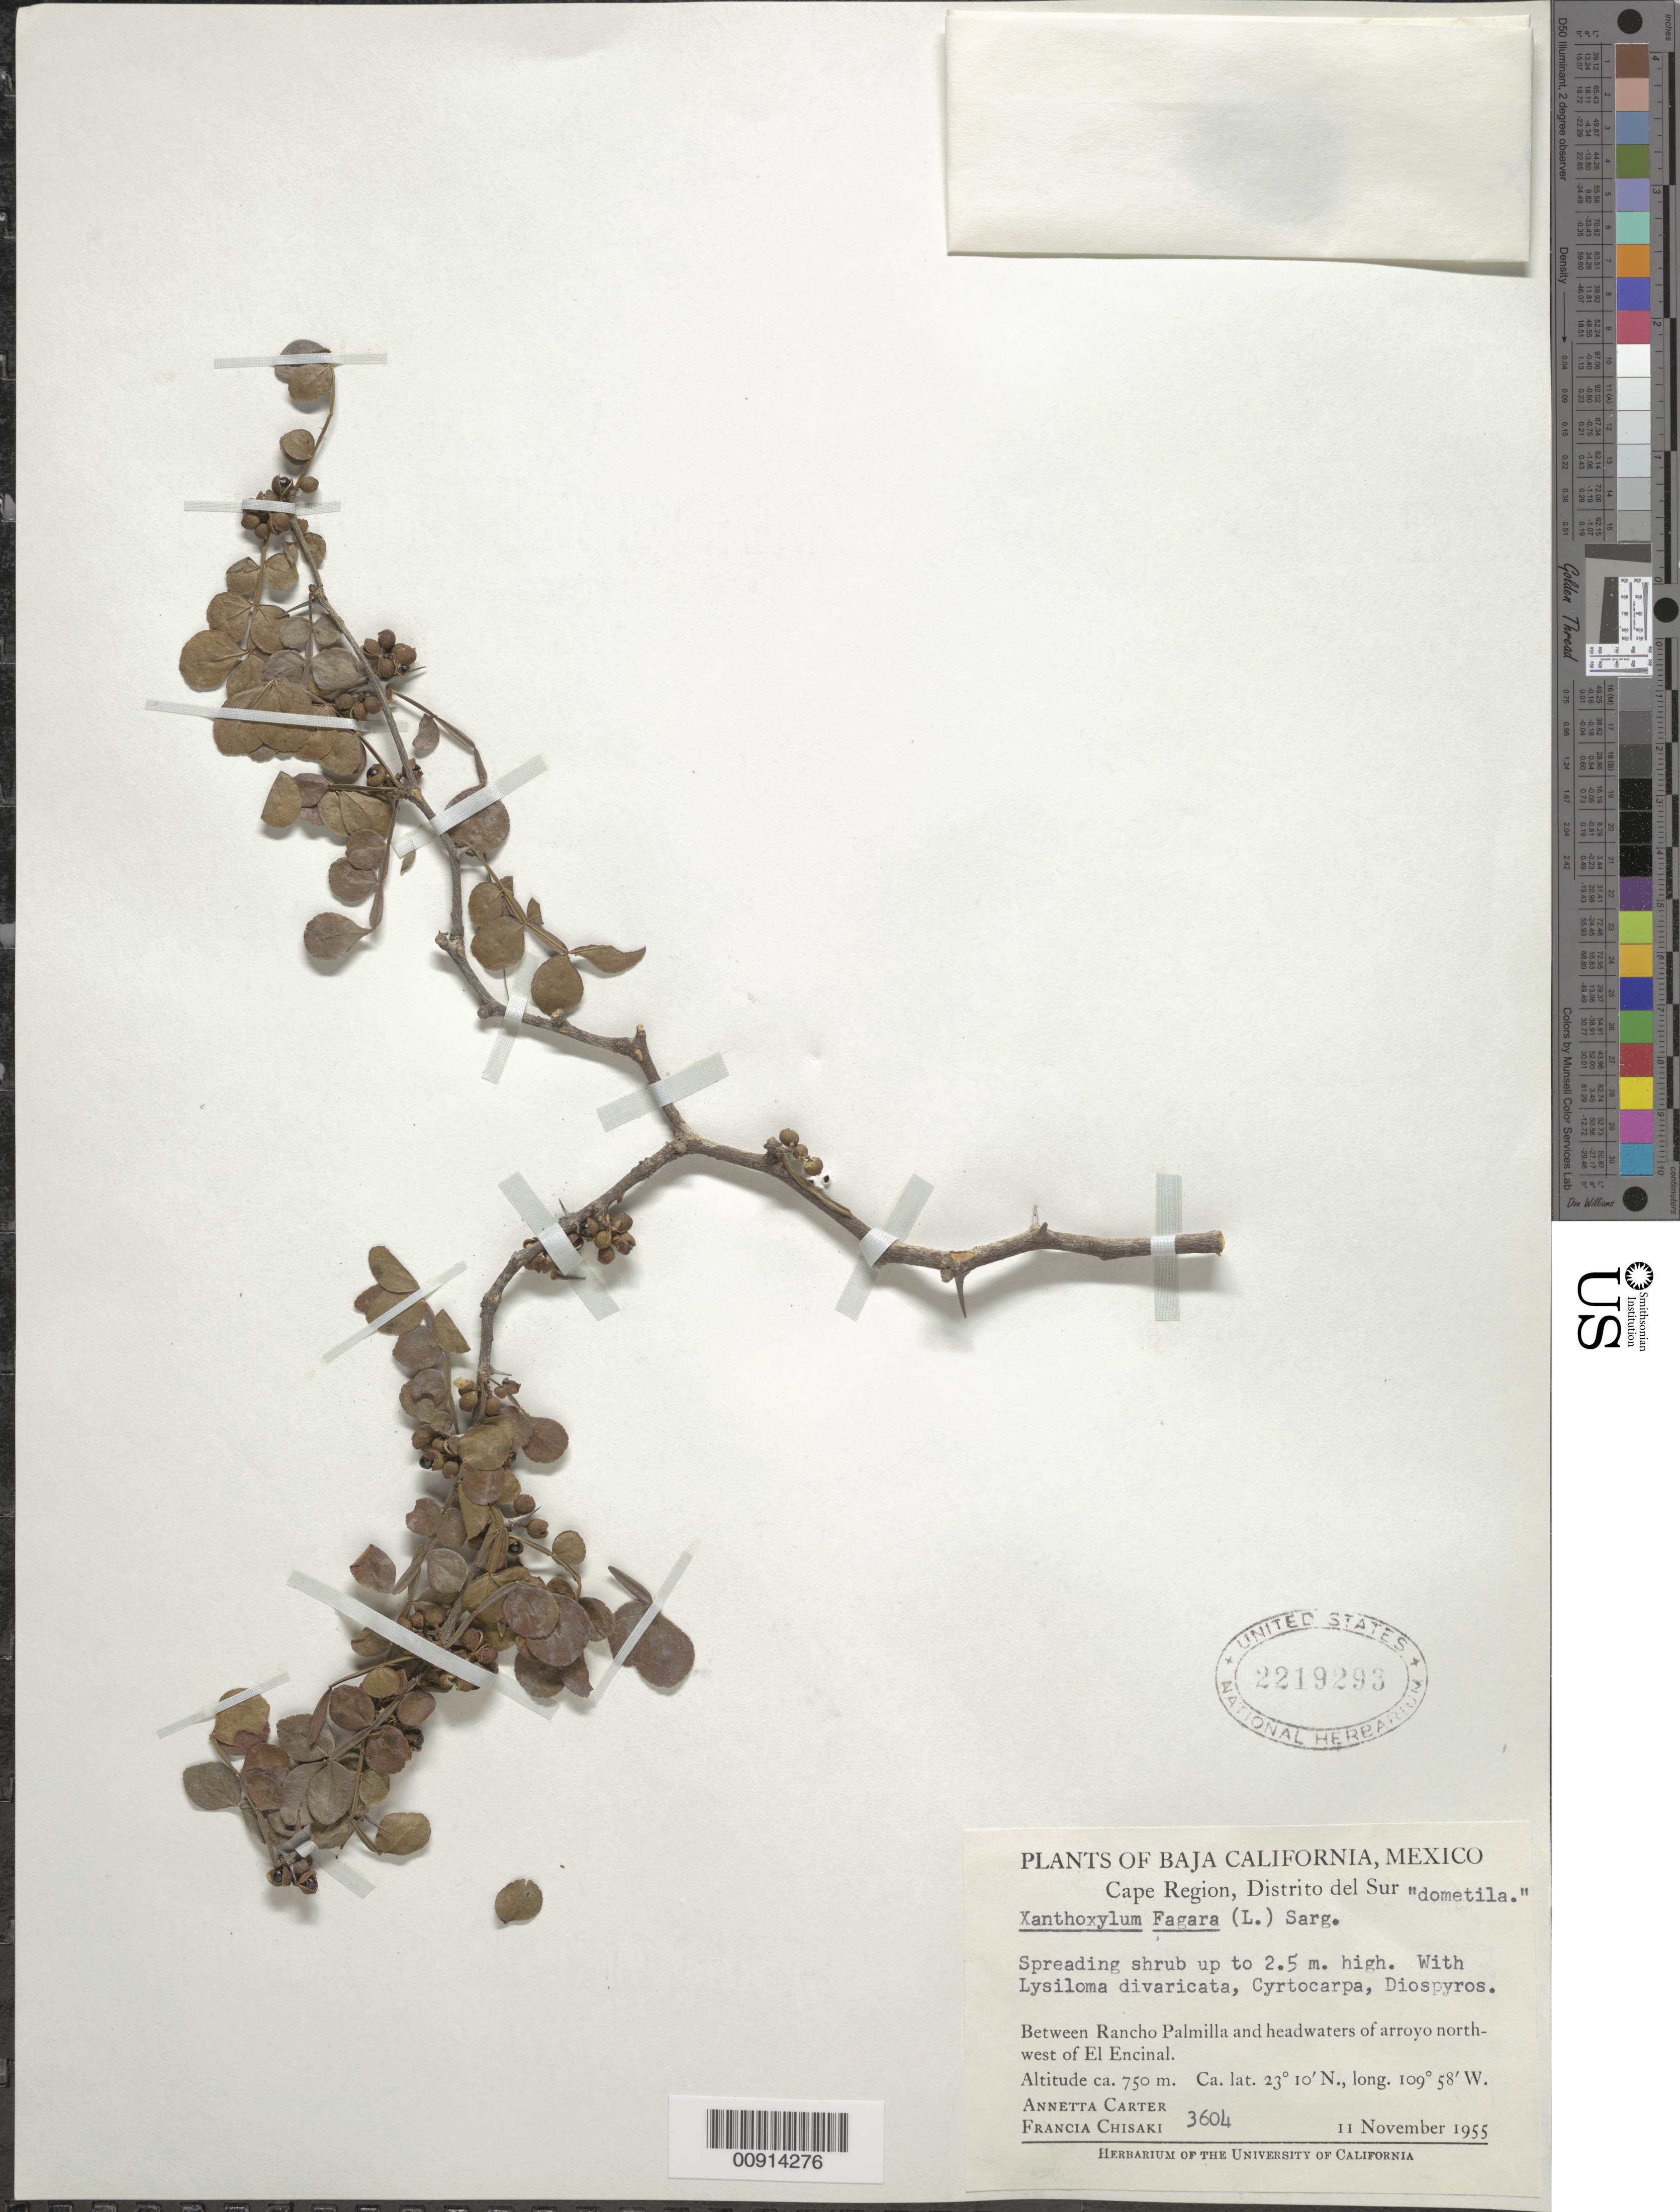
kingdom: Plantae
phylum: Tracheophyta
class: Magnoliopsida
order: Sapindales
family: Rutaceae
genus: Zanthoxylum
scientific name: Zanthoxylum fagara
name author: (L.) Sarg.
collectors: A. Carter & F. Chisaki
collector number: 3604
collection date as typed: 11 Nov 1955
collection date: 1955-11-11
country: Mexico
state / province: Baja California Sur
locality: Baja California. Cape Region, Distrito del Sur: Between Rancho Palmilla and headwaters of arroyo northwest of El Encinal.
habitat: With Lysiloma divaricata, Cyrtocarpa, Diospyros.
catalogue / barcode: US 2219293